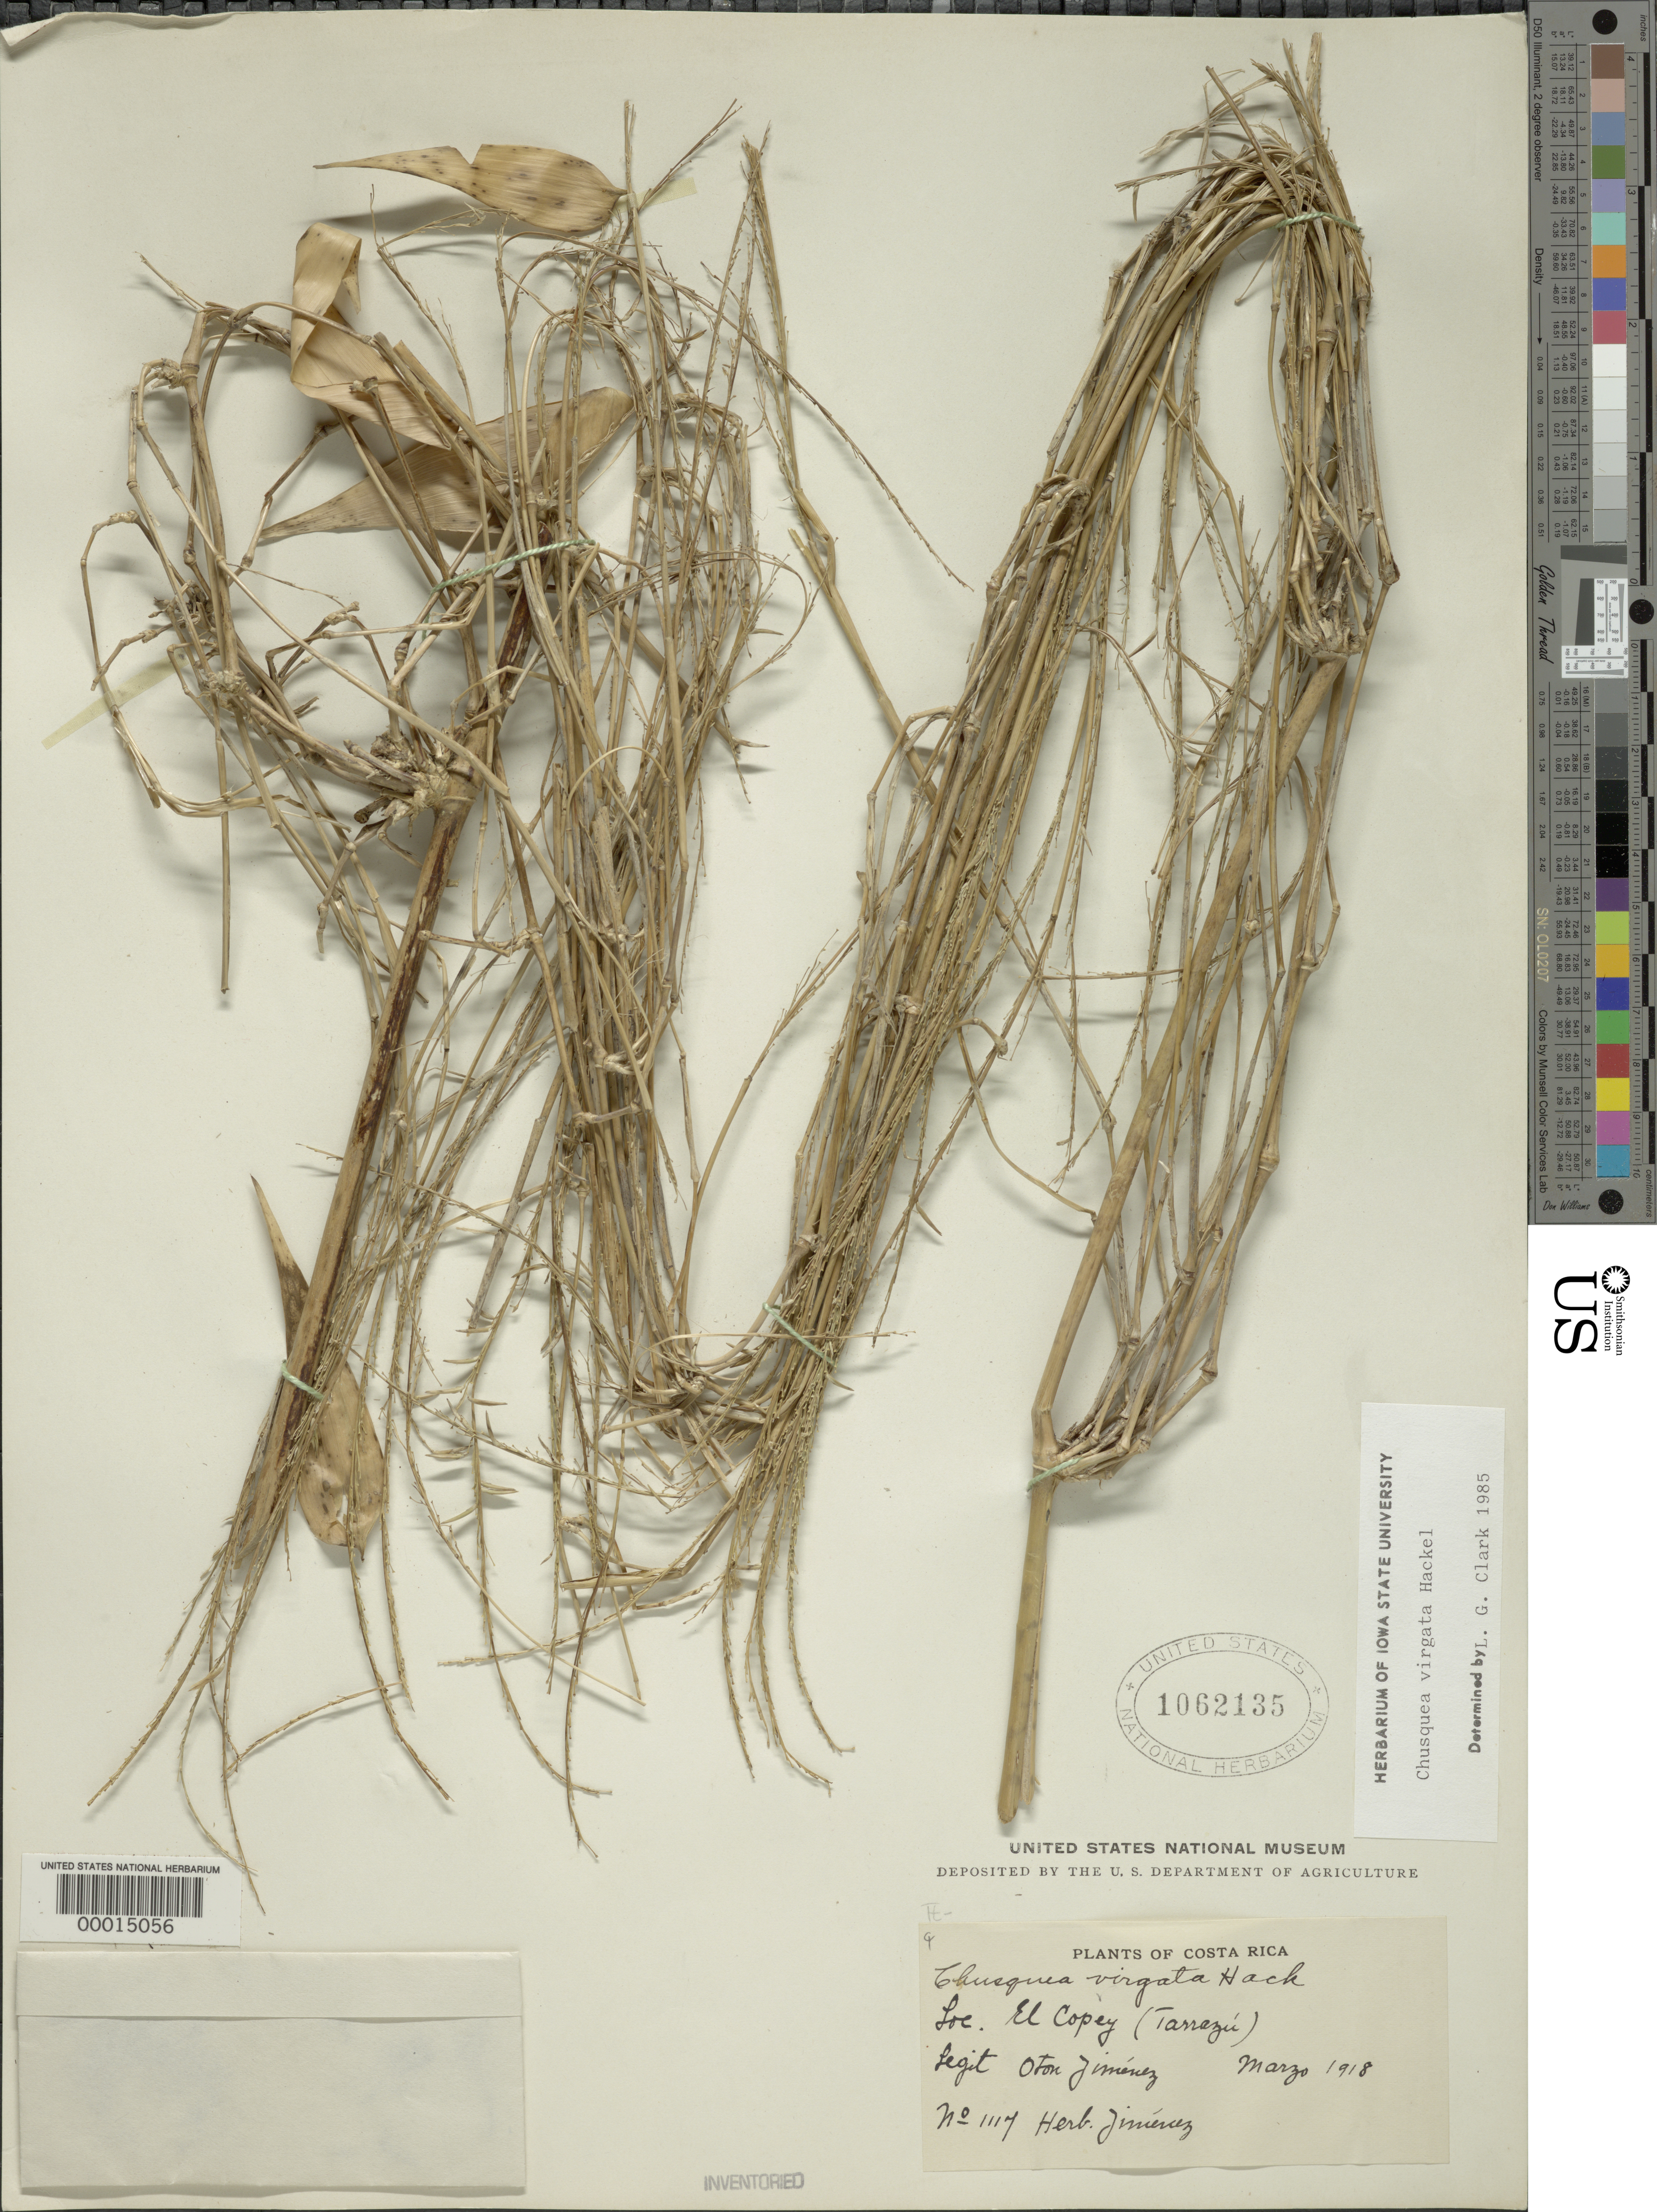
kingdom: Plantae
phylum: Tracheophyta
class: Liliopsida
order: Poales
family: Poaceae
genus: Chusquea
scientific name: Chusquea virgata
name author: Hack.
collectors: O. Jiménez L.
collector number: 1117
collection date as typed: Mar 1918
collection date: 1918-03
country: Costa Rica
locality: El Copey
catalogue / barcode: US 1062135